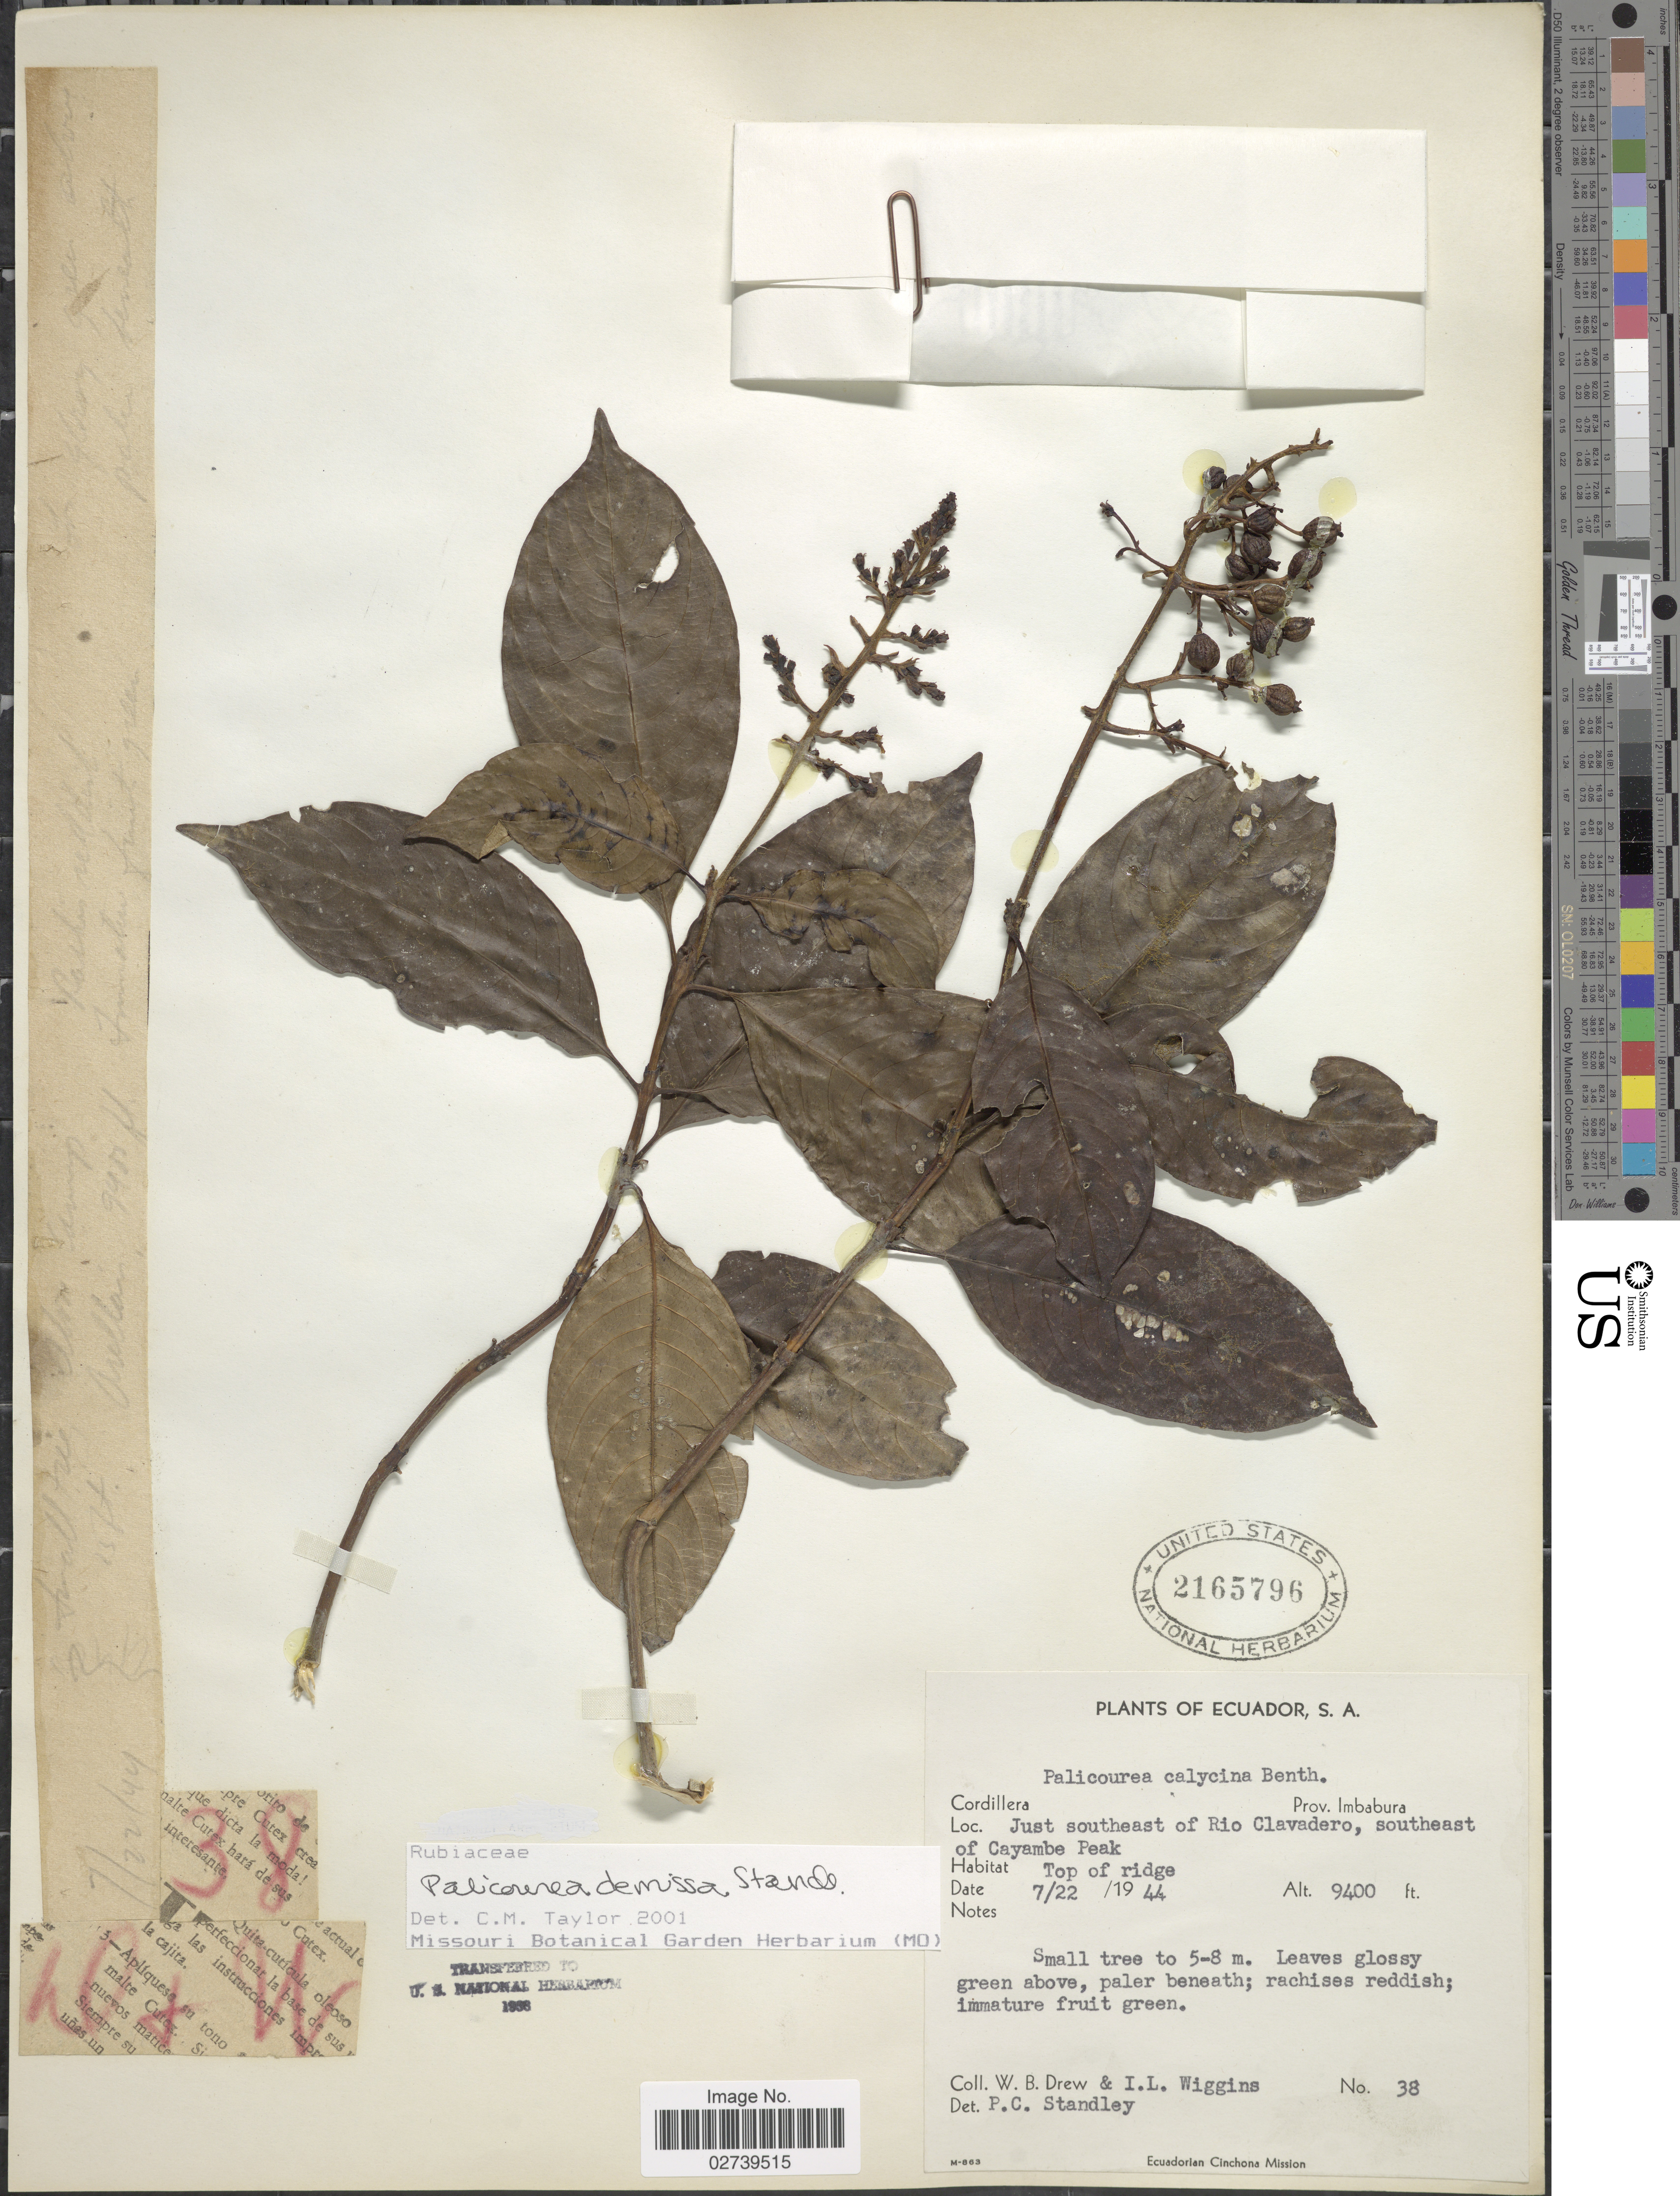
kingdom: Plantae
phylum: Tracheophyta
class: Magnoliopsida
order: Gentianales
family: Rubiaceae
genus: Palicourea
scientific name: Palicourea demissa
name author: Standl.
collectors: W. B. Drew & I. L. Wiggins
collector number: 38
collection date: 1944-07-22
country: Ecuador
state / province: Imbabura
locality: Cordillera, Just southeast of Rio Clavadero, southeast of Cayambe Peak, top of ridge.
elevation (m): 2865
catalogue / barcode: US 2165796